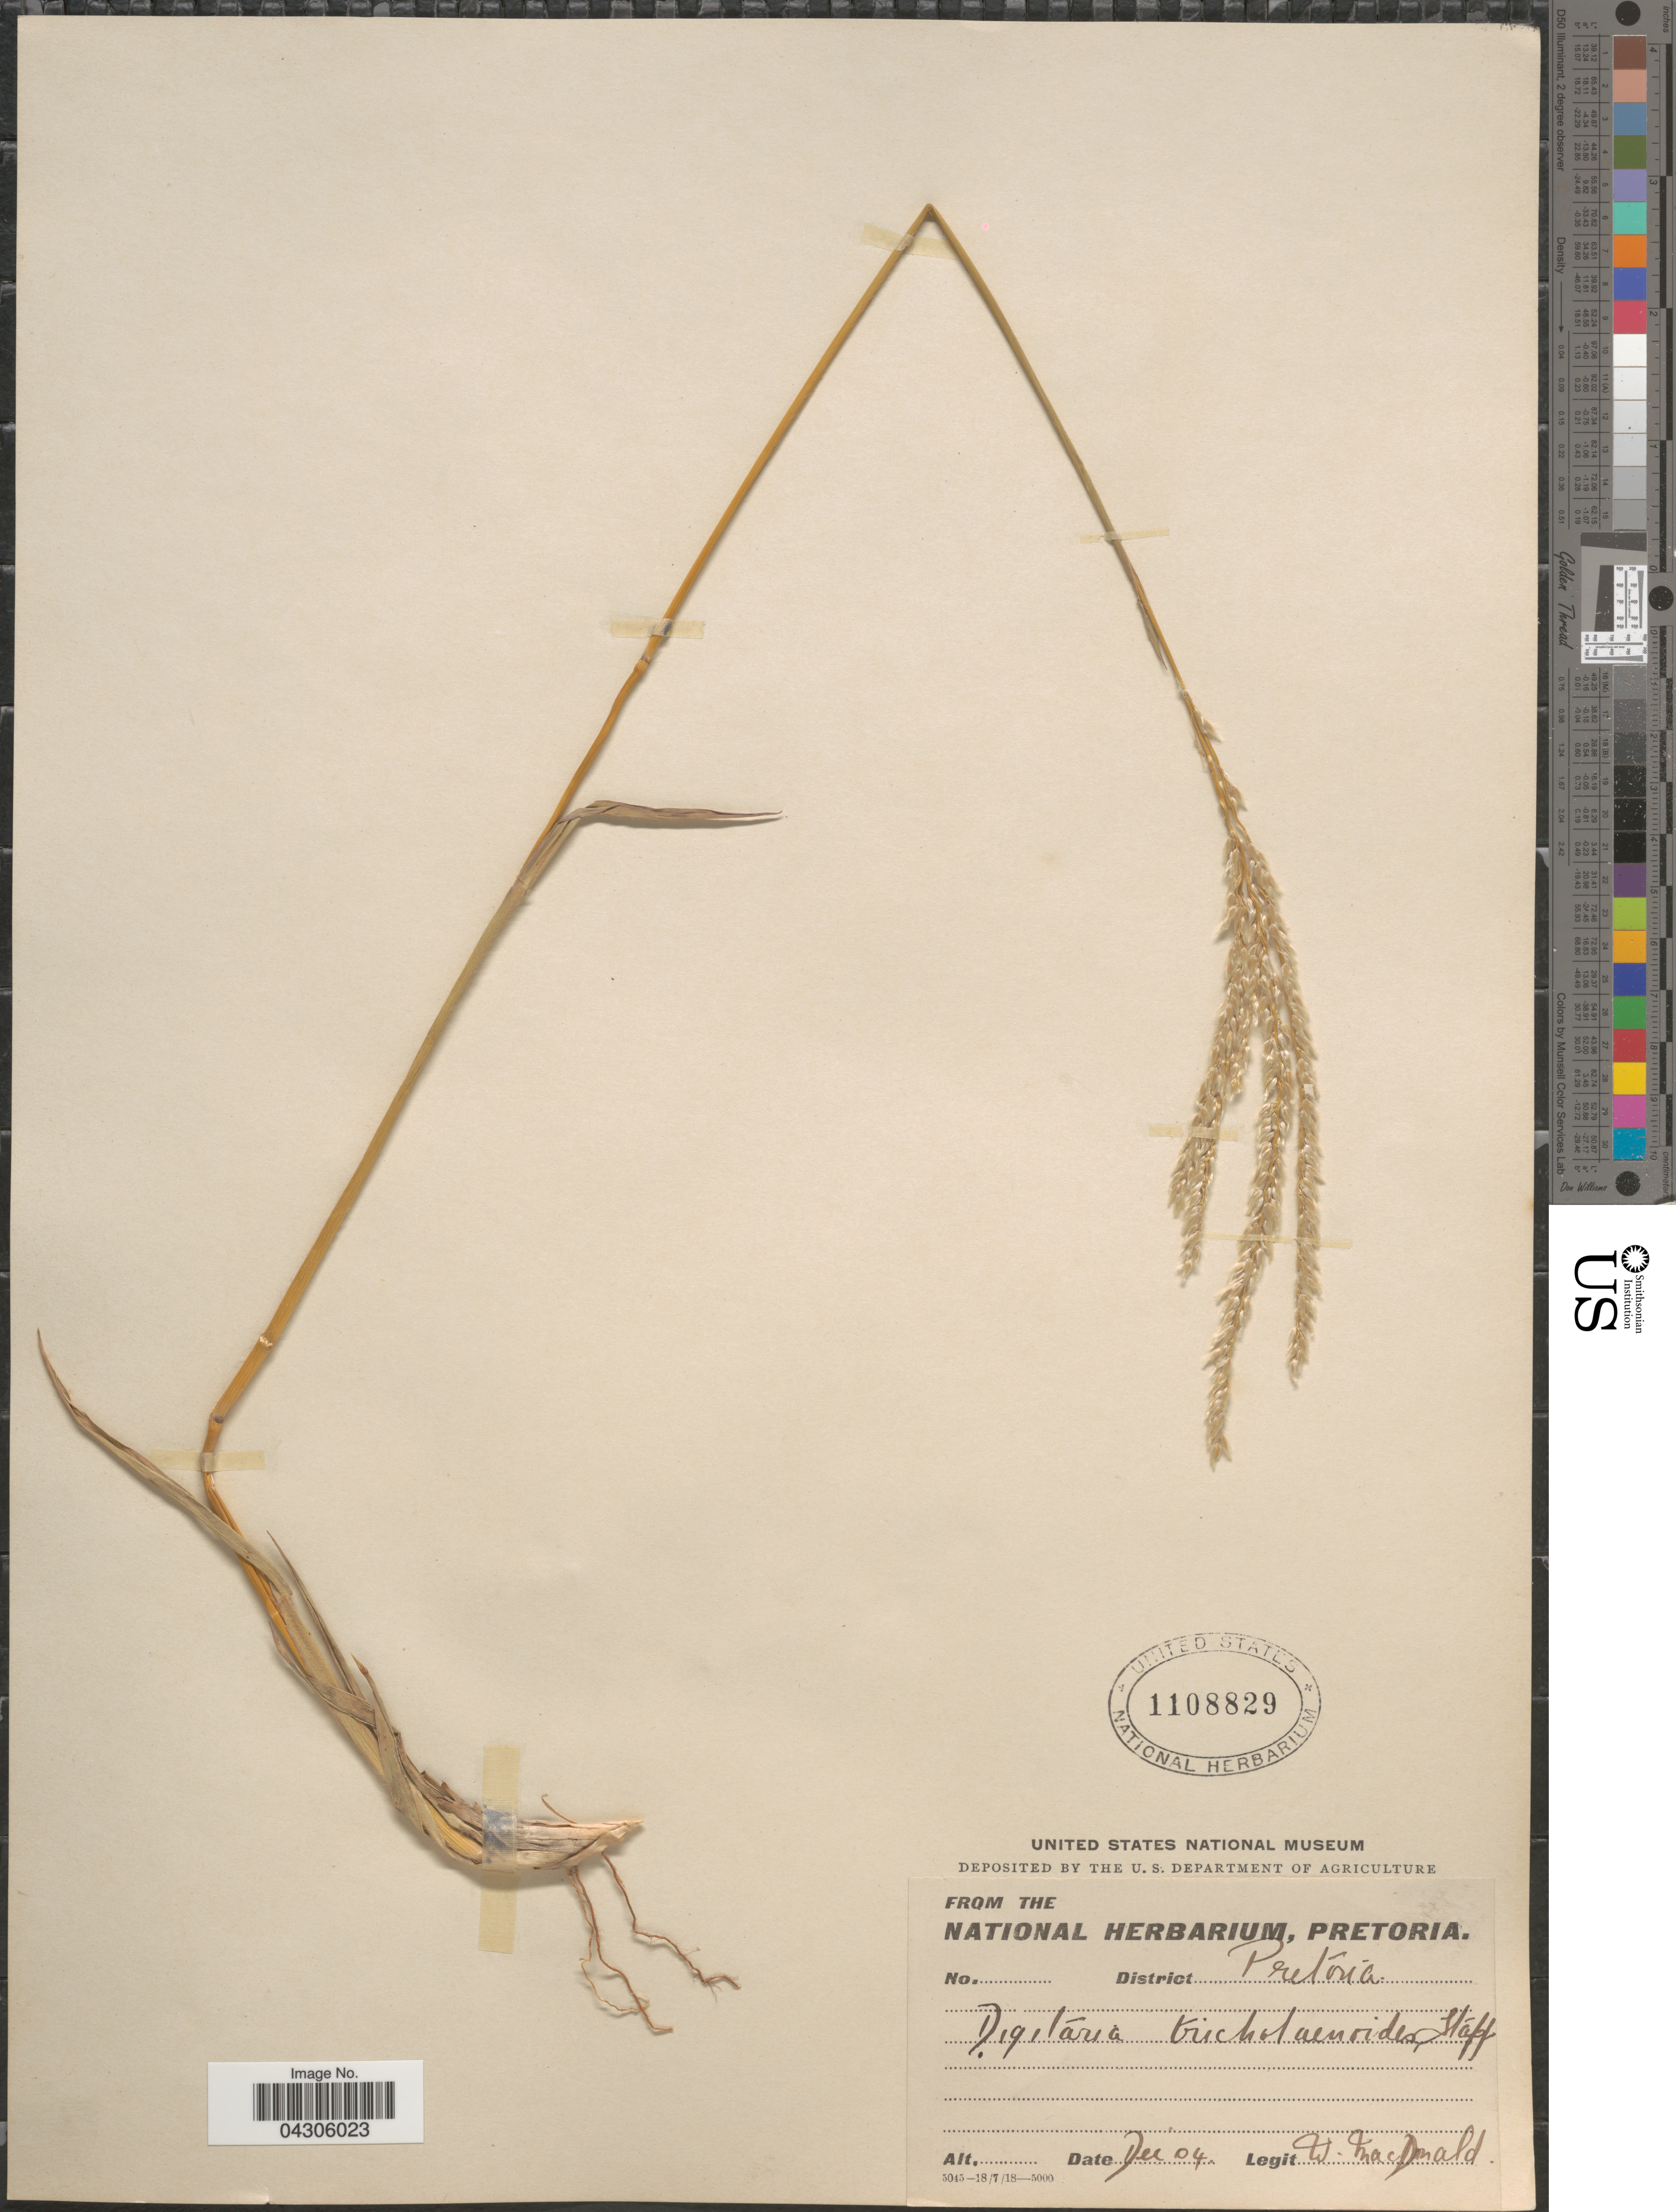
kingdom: Plantae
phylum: Tracheophyta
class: Liliopsida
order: Poales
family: Poaceae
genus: Digitaria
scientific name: Digitaria tricholaenoides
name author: Stapf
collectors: W. Macdonald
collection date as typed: Transcribed d/m/y: /12/4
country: South Africa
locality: District Pretoria.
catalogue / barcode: US 1108829